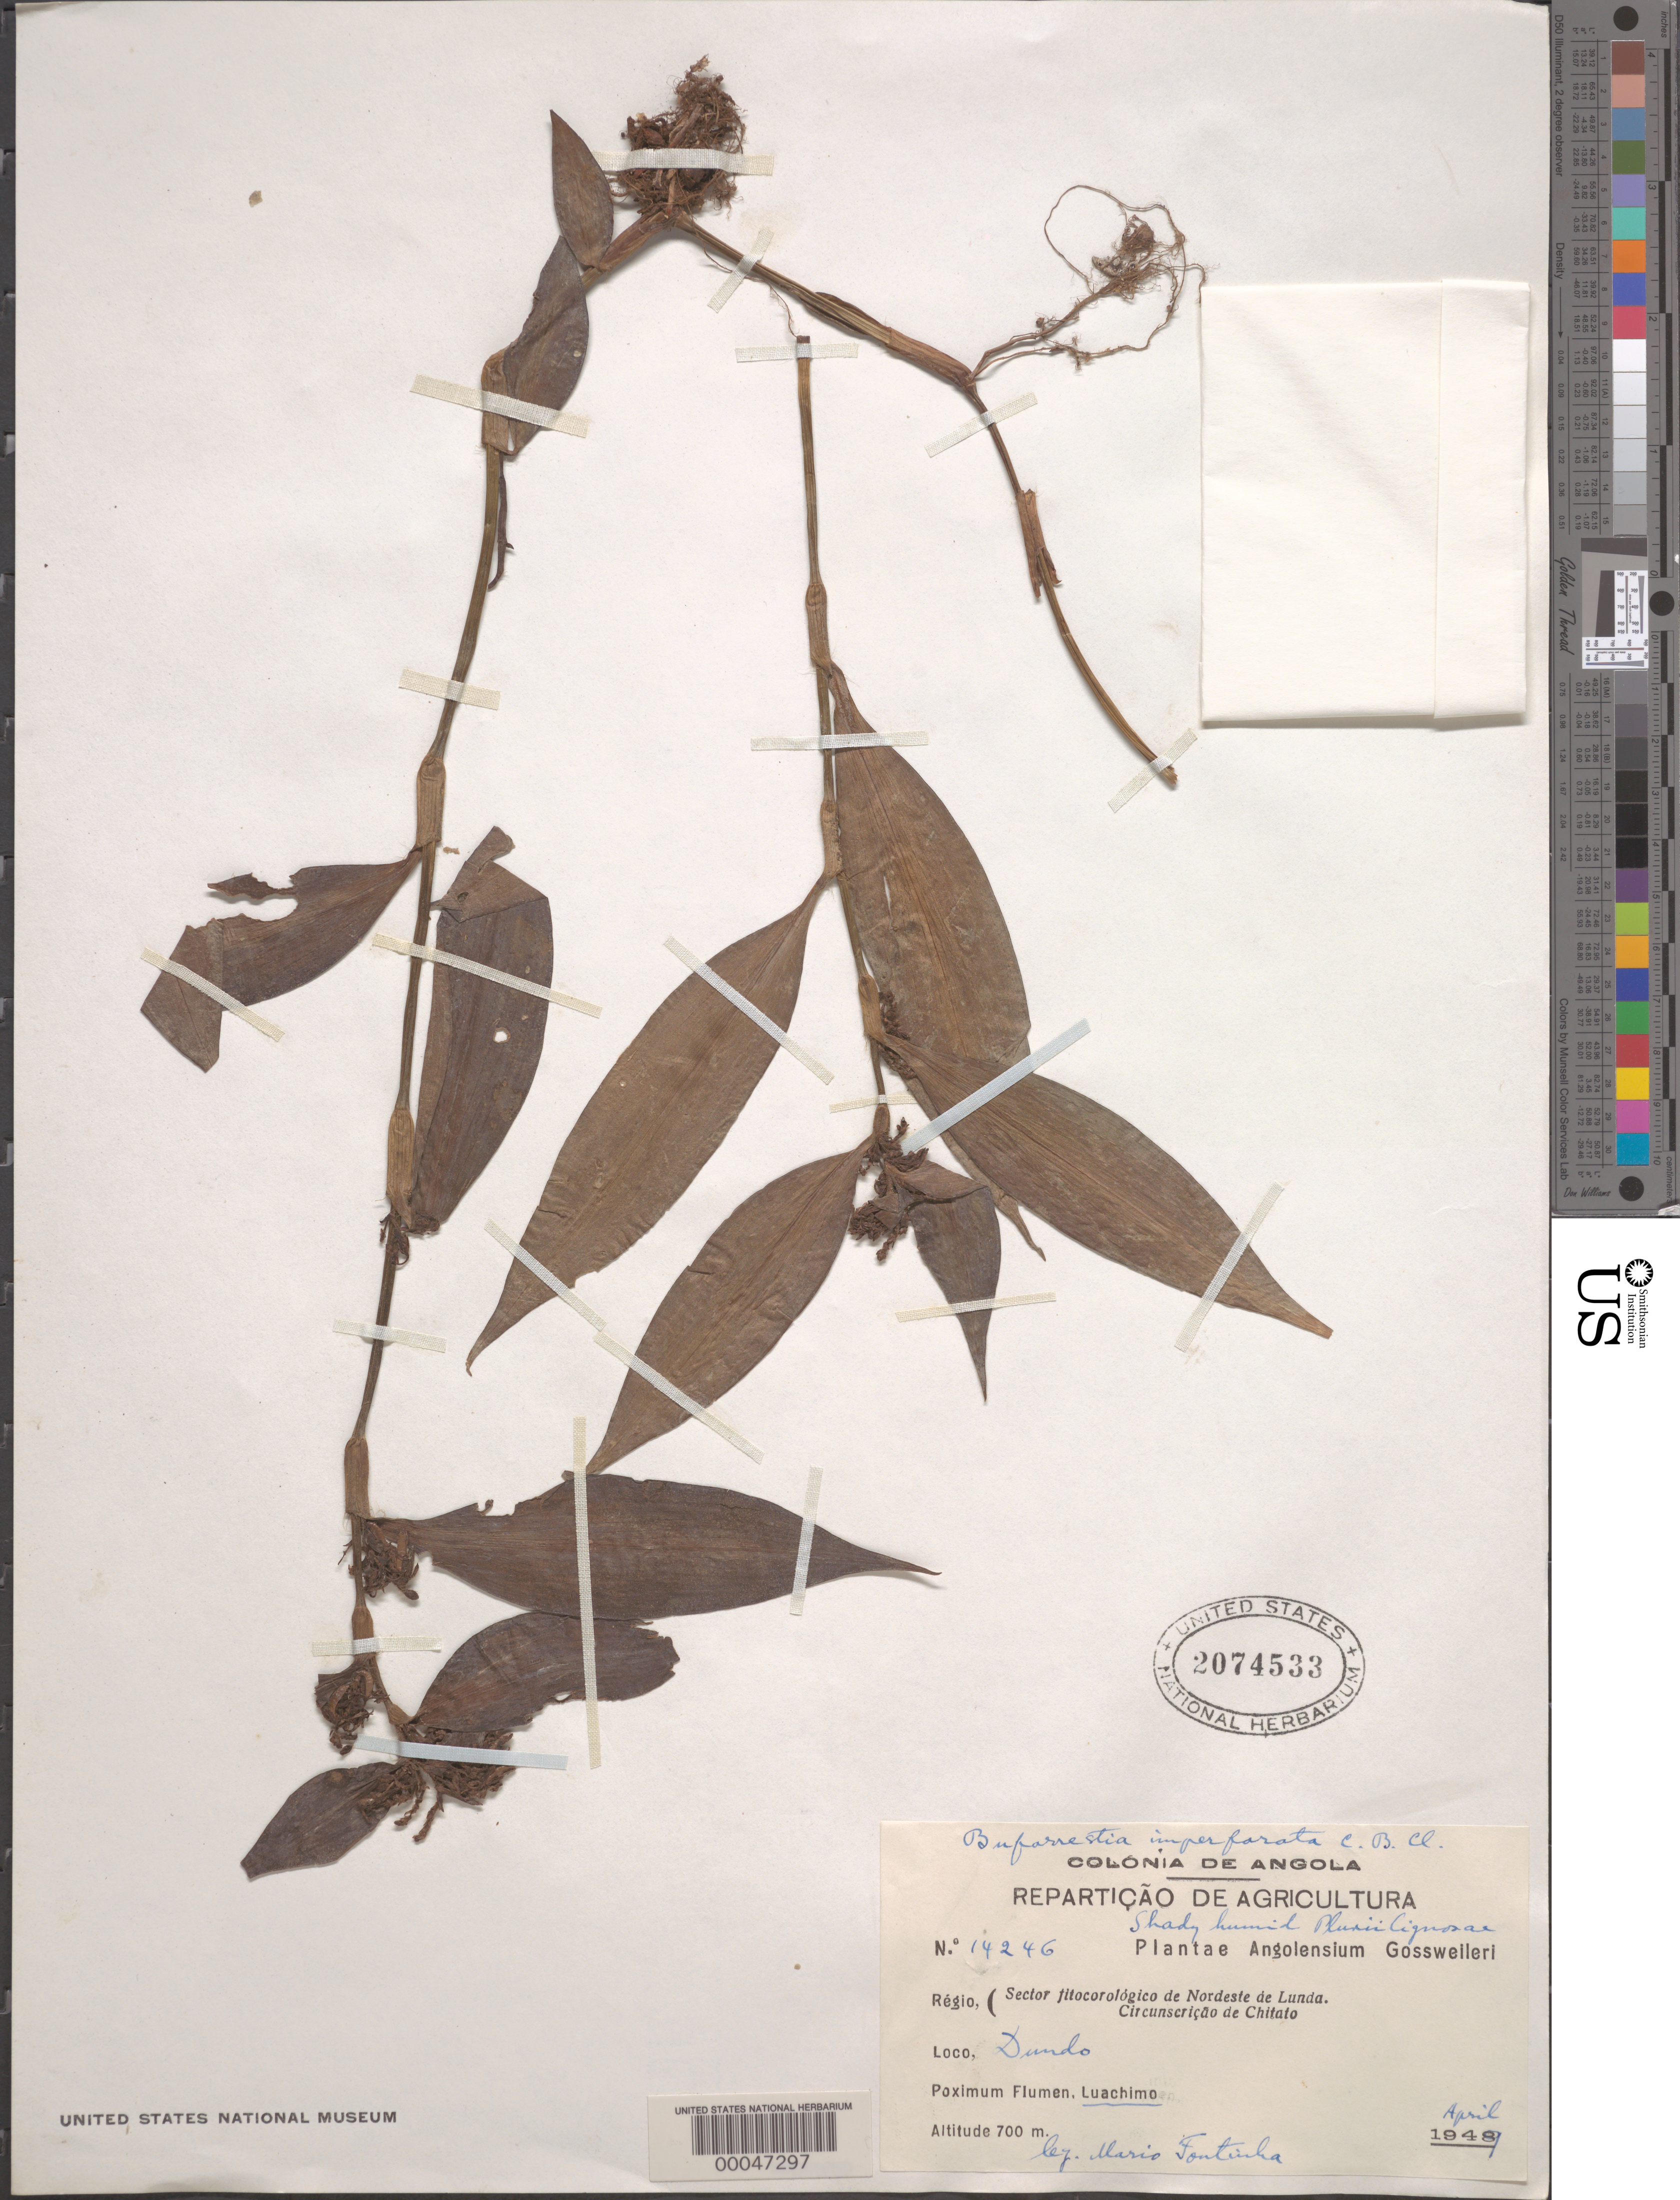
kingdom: Plantae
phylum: Tracheophyta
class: Liliopsida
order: Commelinales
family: Commelinaceae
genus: Stanfieldiella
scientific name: Stanfieldiella imperforata var. imperforata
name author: (C.B. Clarke) Brenan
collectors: M. Fontimba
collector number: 14246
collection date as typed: Apr 1949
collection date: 1949-04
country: Angola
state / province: Lunda Norte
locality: Poximum river Luachimo; Dundo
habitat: Shady, moist soil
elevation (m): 700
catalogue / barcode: US 2074533